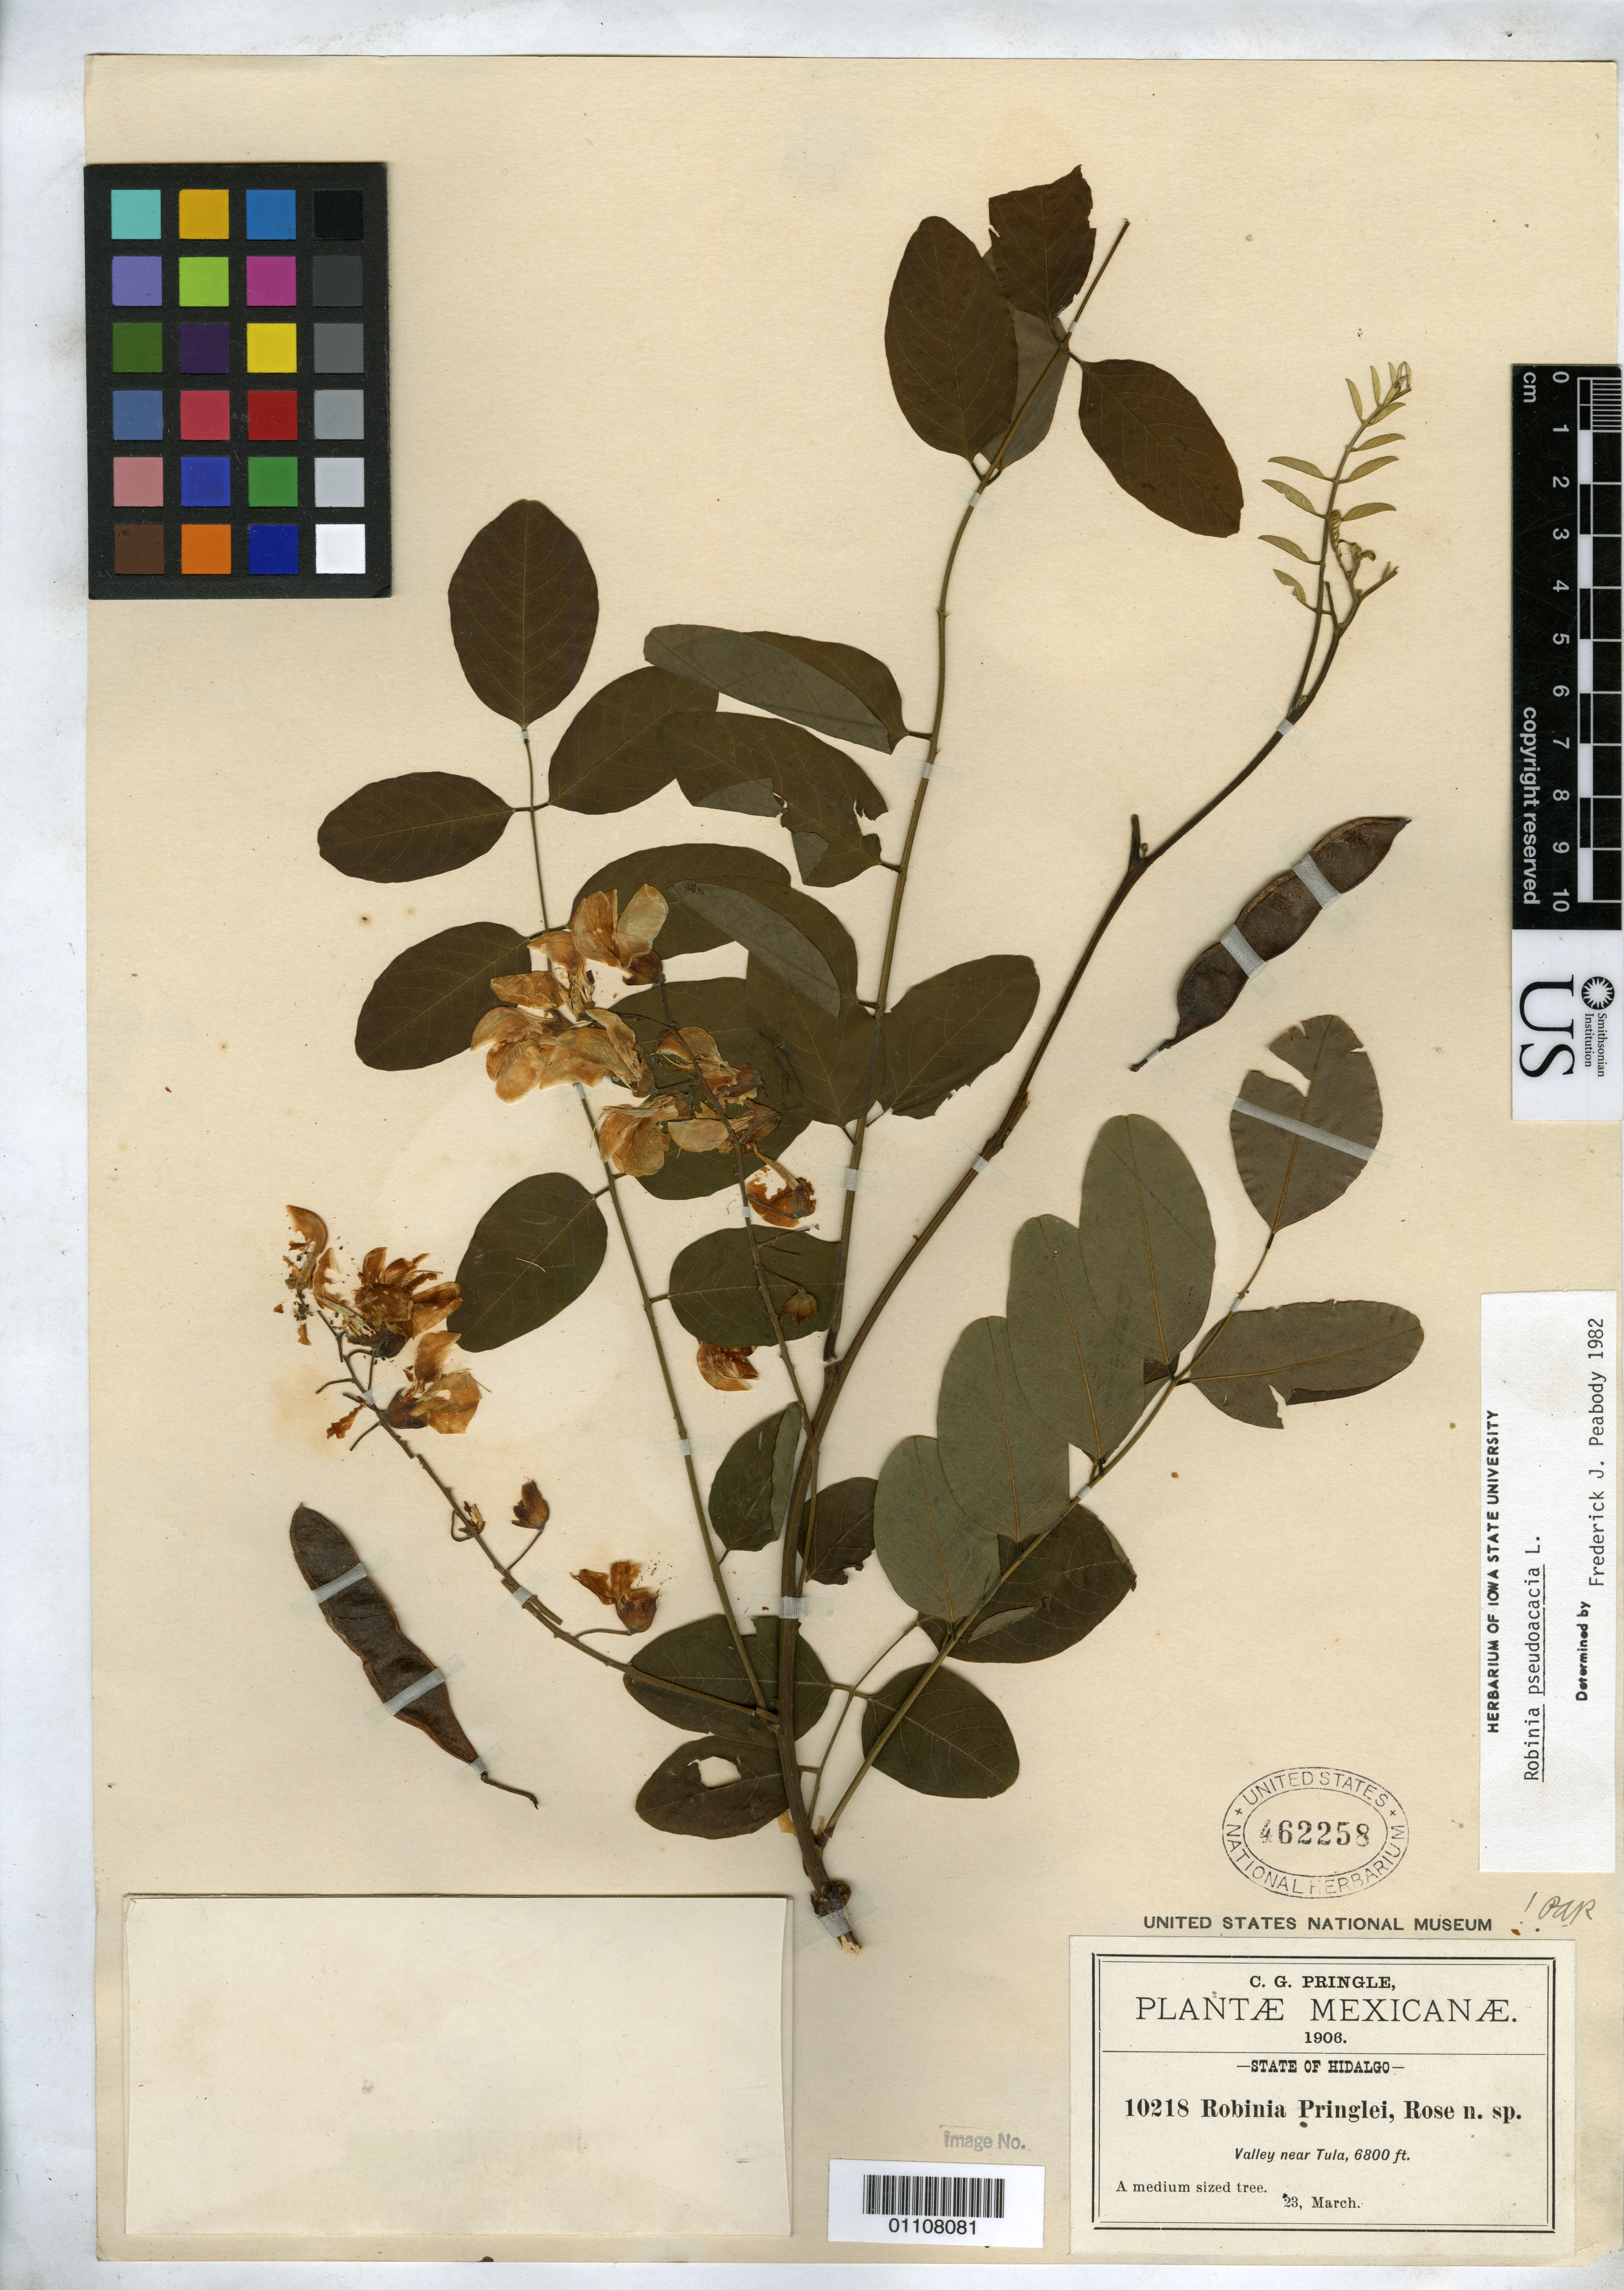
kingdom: Plantae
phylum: Tracheophyta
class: Magnoliopsida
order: Fabales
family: Fabaceae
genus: Robinia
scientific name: Robinia pringlei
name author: Rose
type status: Holotype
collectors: C. G. Pringle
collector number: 10218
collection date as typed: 23 Mar 1906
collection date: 1906-03-23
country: Mexico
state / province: Hidalgo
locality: Valley near Tula.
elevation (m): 2073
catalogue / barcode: US 462258